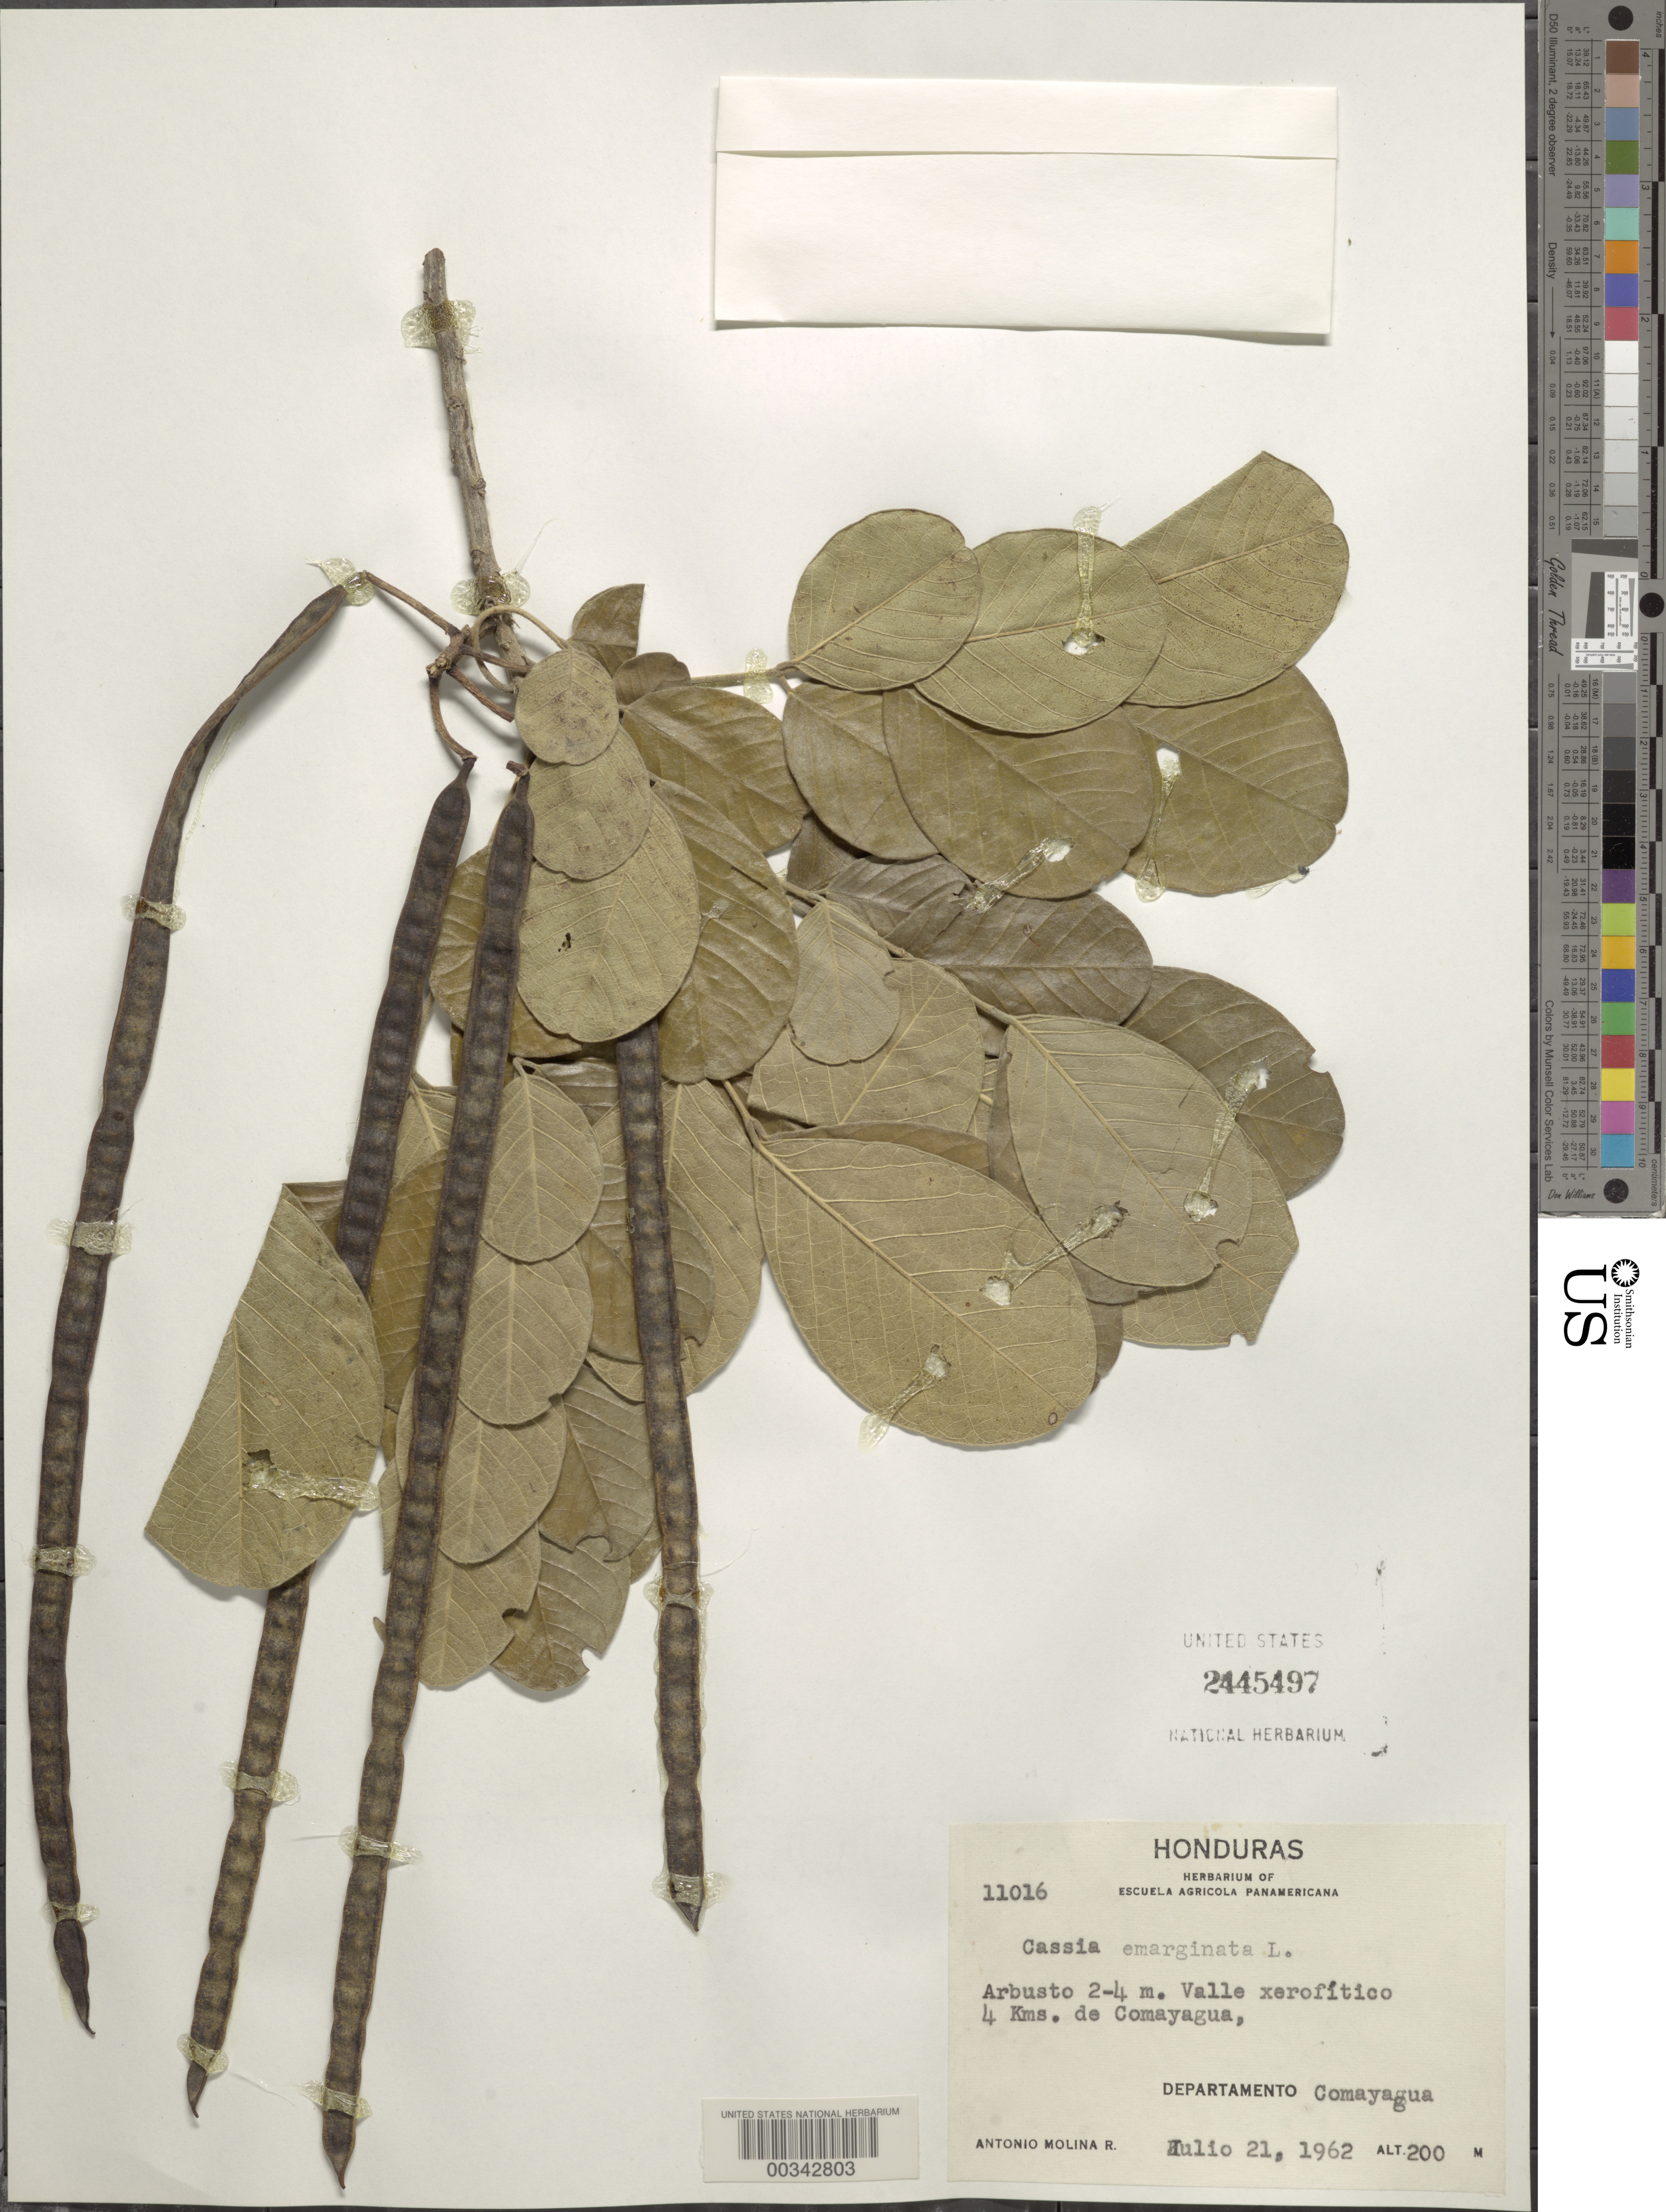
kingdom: Plantae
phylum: Tracheophyta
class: Magnoliopsida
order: Fabales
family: Fabaceae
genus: Senna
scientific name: Senna emarginata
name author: L.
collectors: A. Molina R.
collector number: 11016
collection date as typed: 21 Jul 1962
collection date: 1962-07-21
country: Honduras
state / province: Comayagua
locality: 4 km to Comayagua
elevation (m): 200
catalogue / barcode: US 2445497